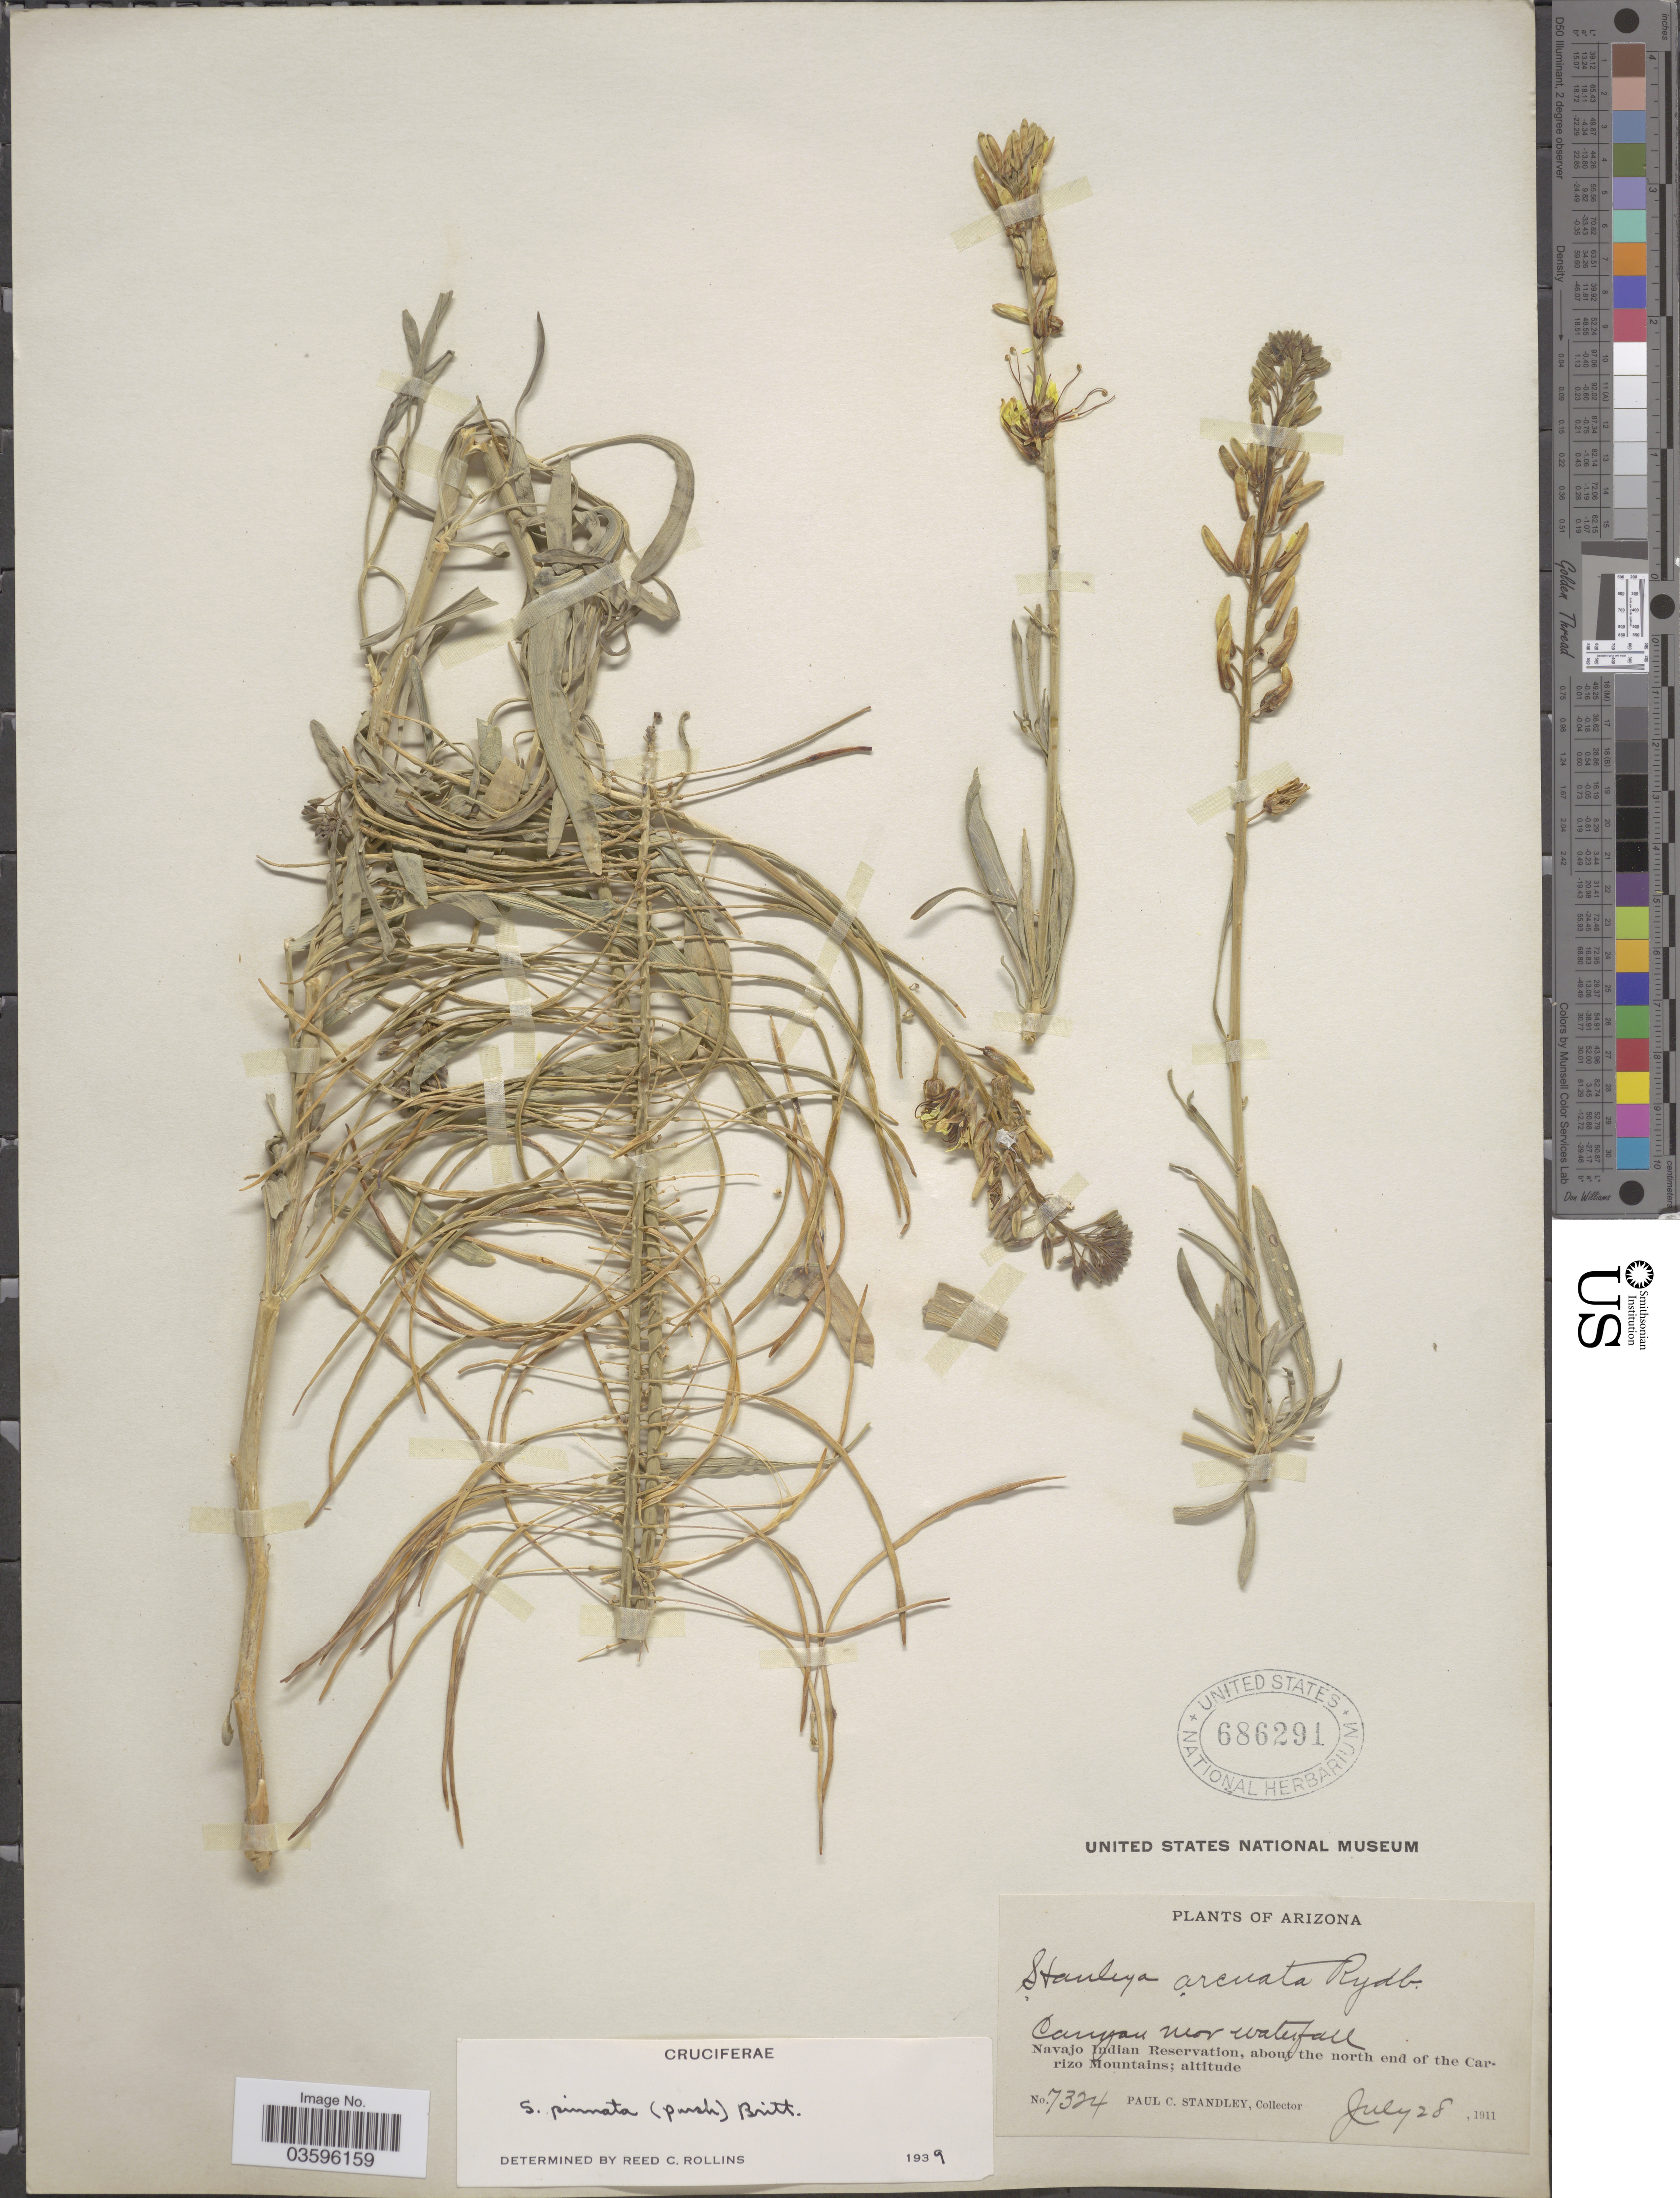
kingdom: Plantae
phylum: Tracheophyta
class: Magnoliopsida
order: Brassicales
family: Brassicaceae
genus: Stanleya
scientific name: Stanleya pinnata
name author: (Pursh) Britton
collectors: P. C. Standley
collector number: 7324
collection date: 1911-07-28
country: United States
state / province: Arizona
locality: Canyon near Waterfall. Navajo Indian Reservation, about the north end of the Carrizo Mountains.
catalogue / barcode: US 686291